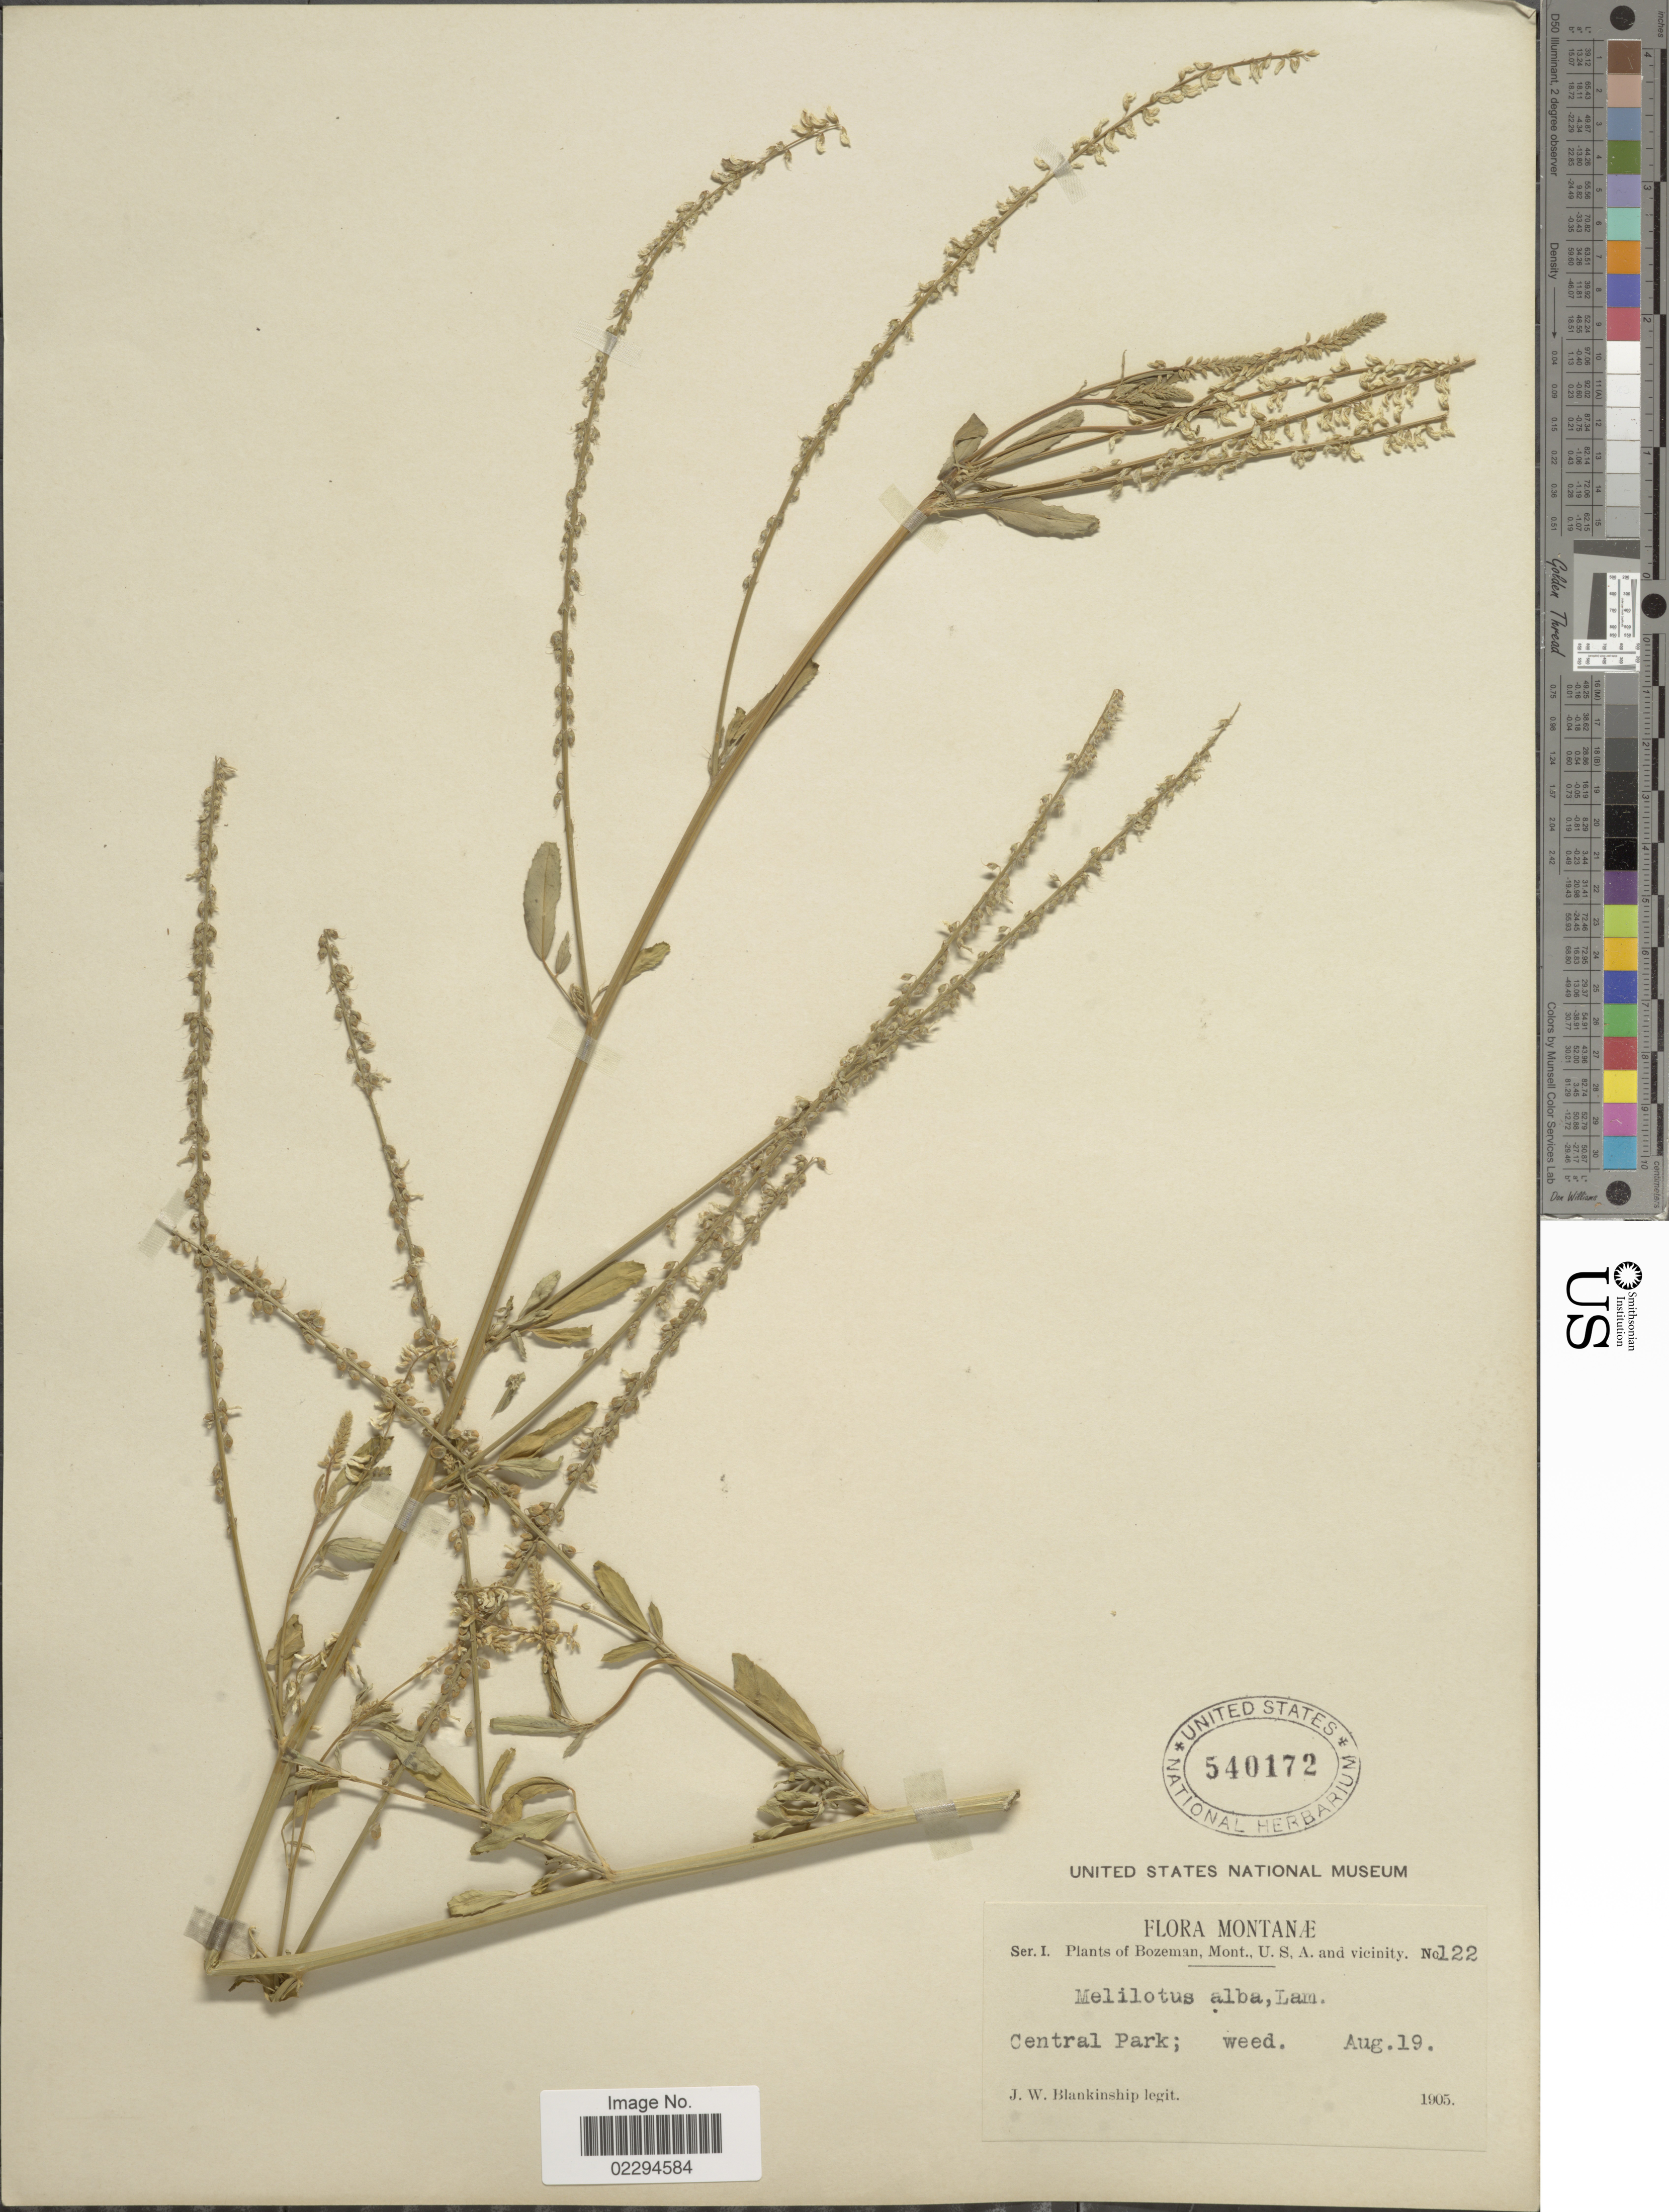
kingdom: Plantae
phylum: Tracheophyta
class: Magnoliopsida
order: Fabales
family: Fabaceae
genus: Melilotus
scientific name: Melilotus albus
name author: Medik.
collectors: J. W. Blankinship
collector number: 122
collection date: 1905-08-19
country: United States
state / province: Montana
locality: Central Park, Bozeman and vicinity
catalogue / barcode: US 540172